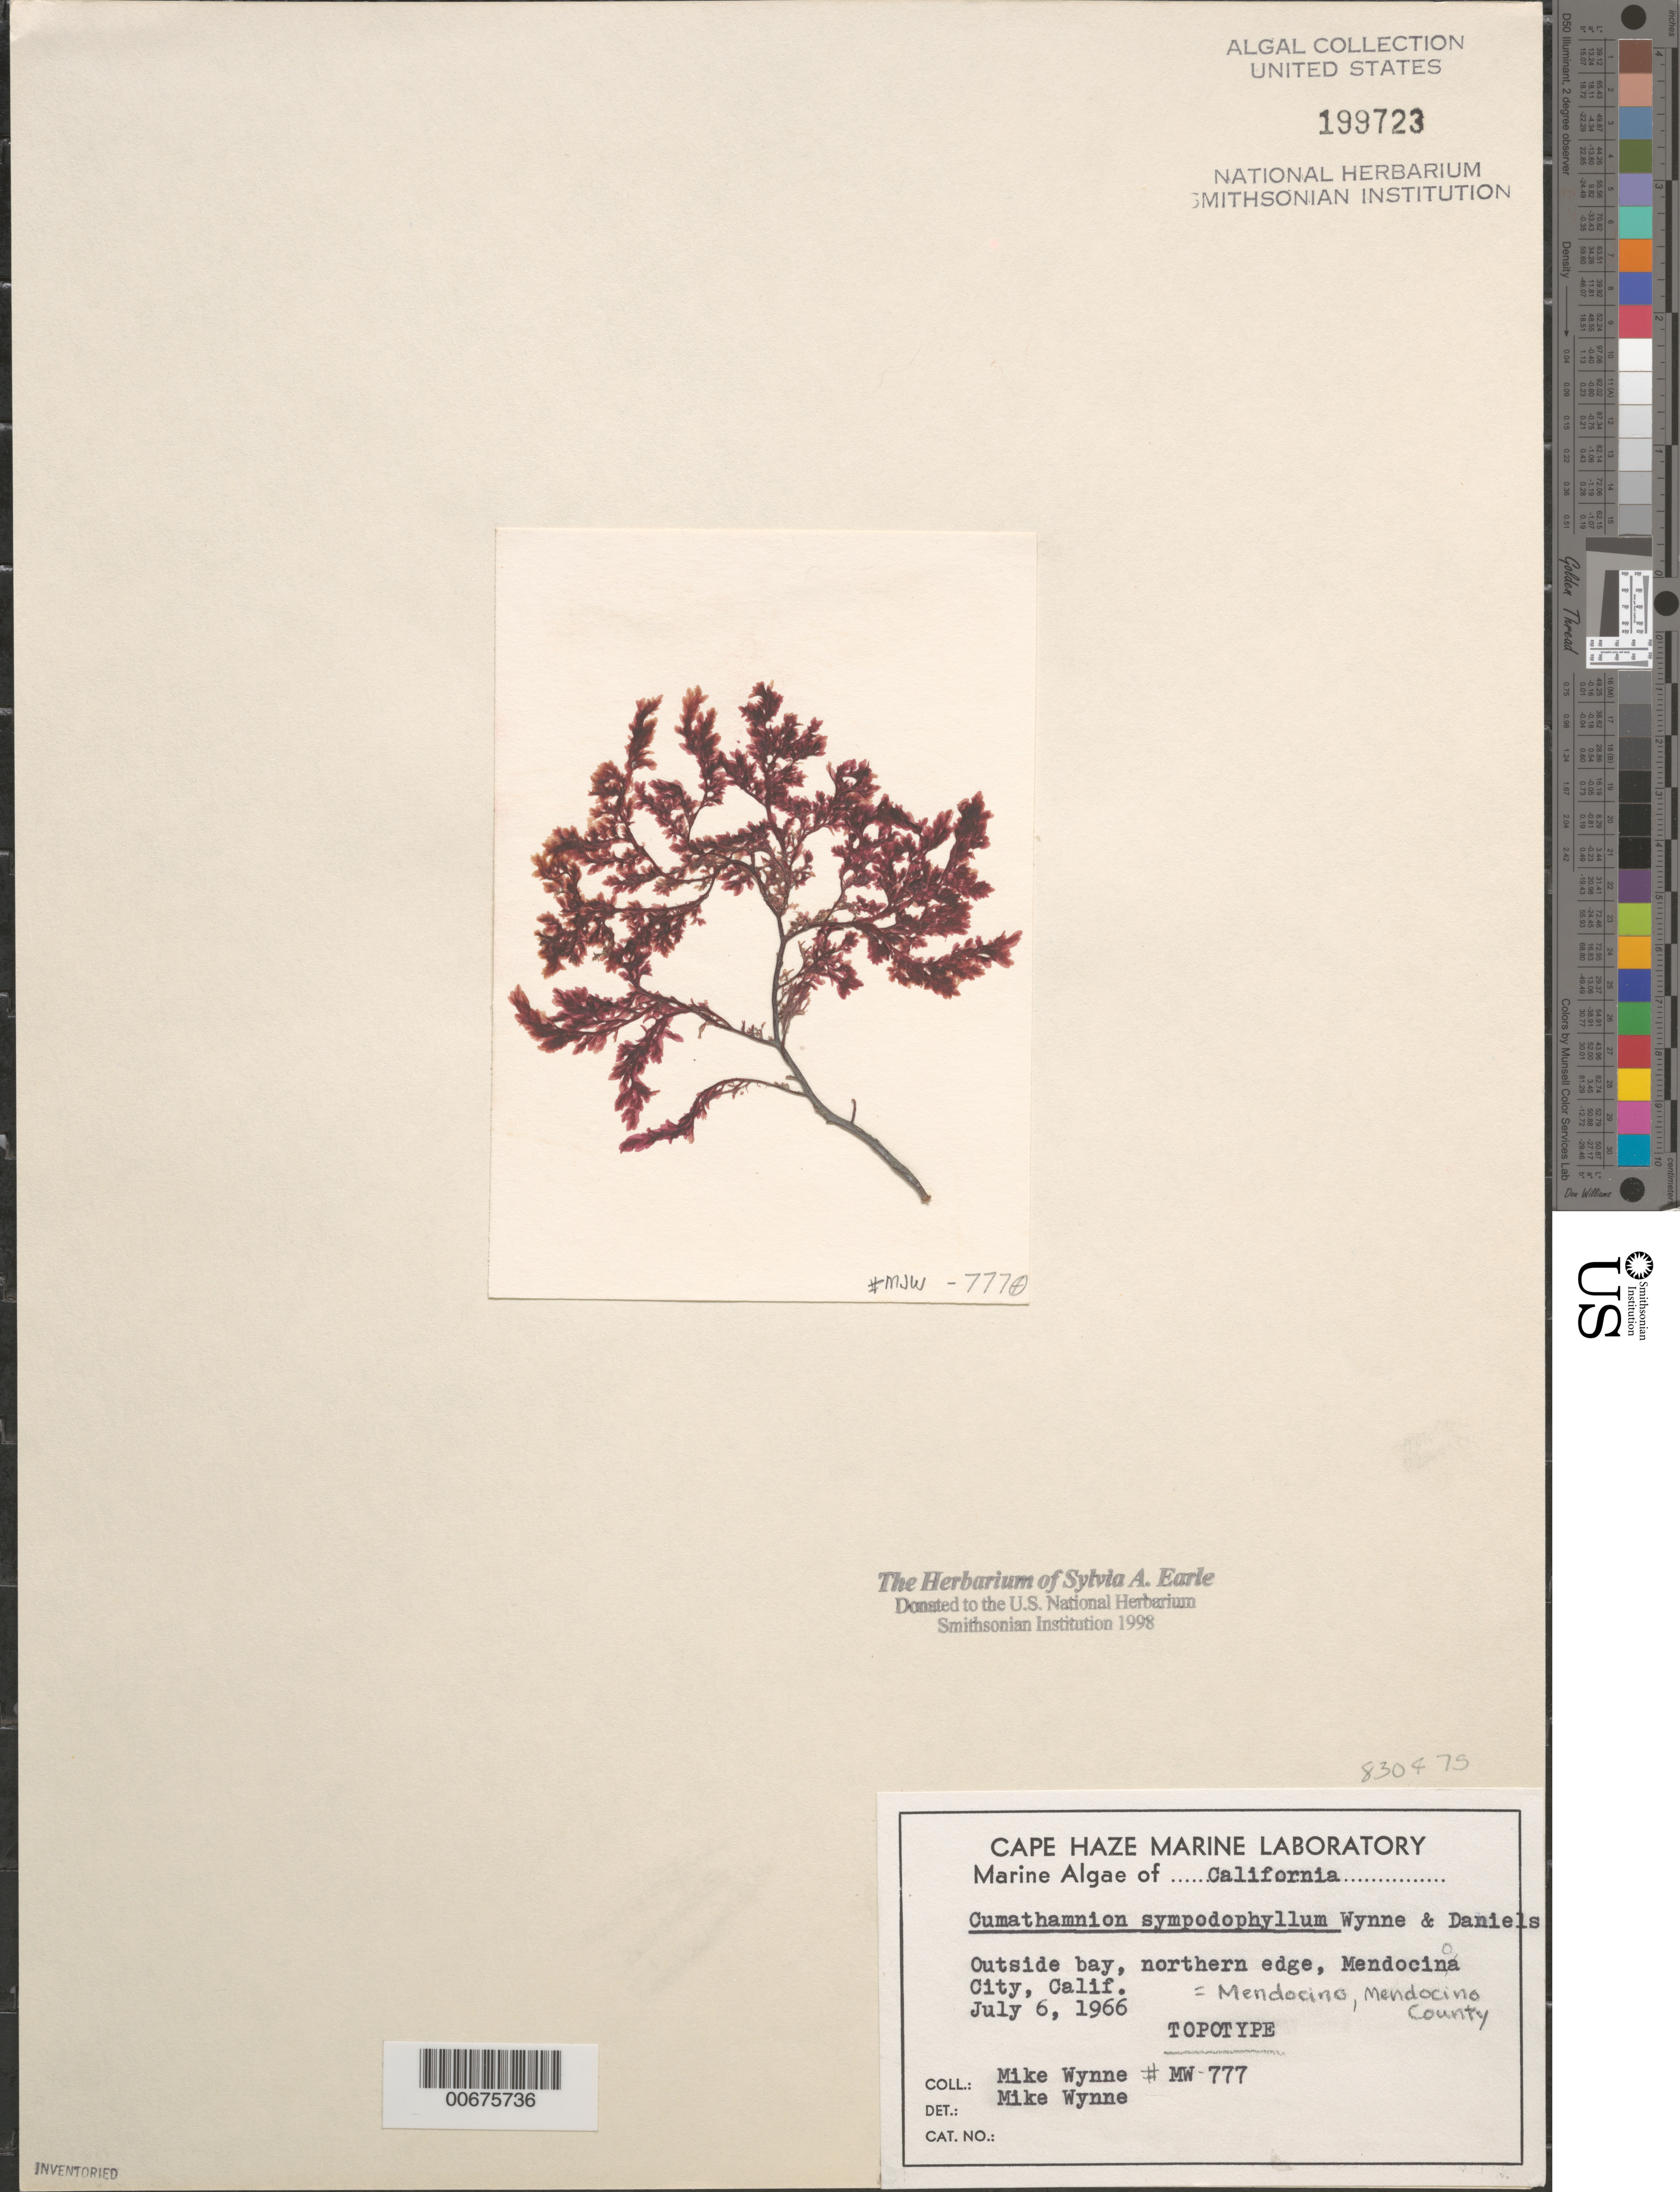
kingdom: Plantae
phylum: Rhodophyta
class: Florideophyceae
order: Ceramiales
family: Delesseriaceae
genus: Cumathamnion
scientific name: Cumathamnion sympodophyllum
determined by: Wynne, M. J.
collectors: M.J. Wynne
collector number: MW 777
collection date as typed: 06 Jul 1966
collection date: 1966-07-06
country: United States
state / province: California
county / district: Mendocino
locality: Mendocino (Mendocina City), outside bay, northern edge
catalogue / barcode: US 199723